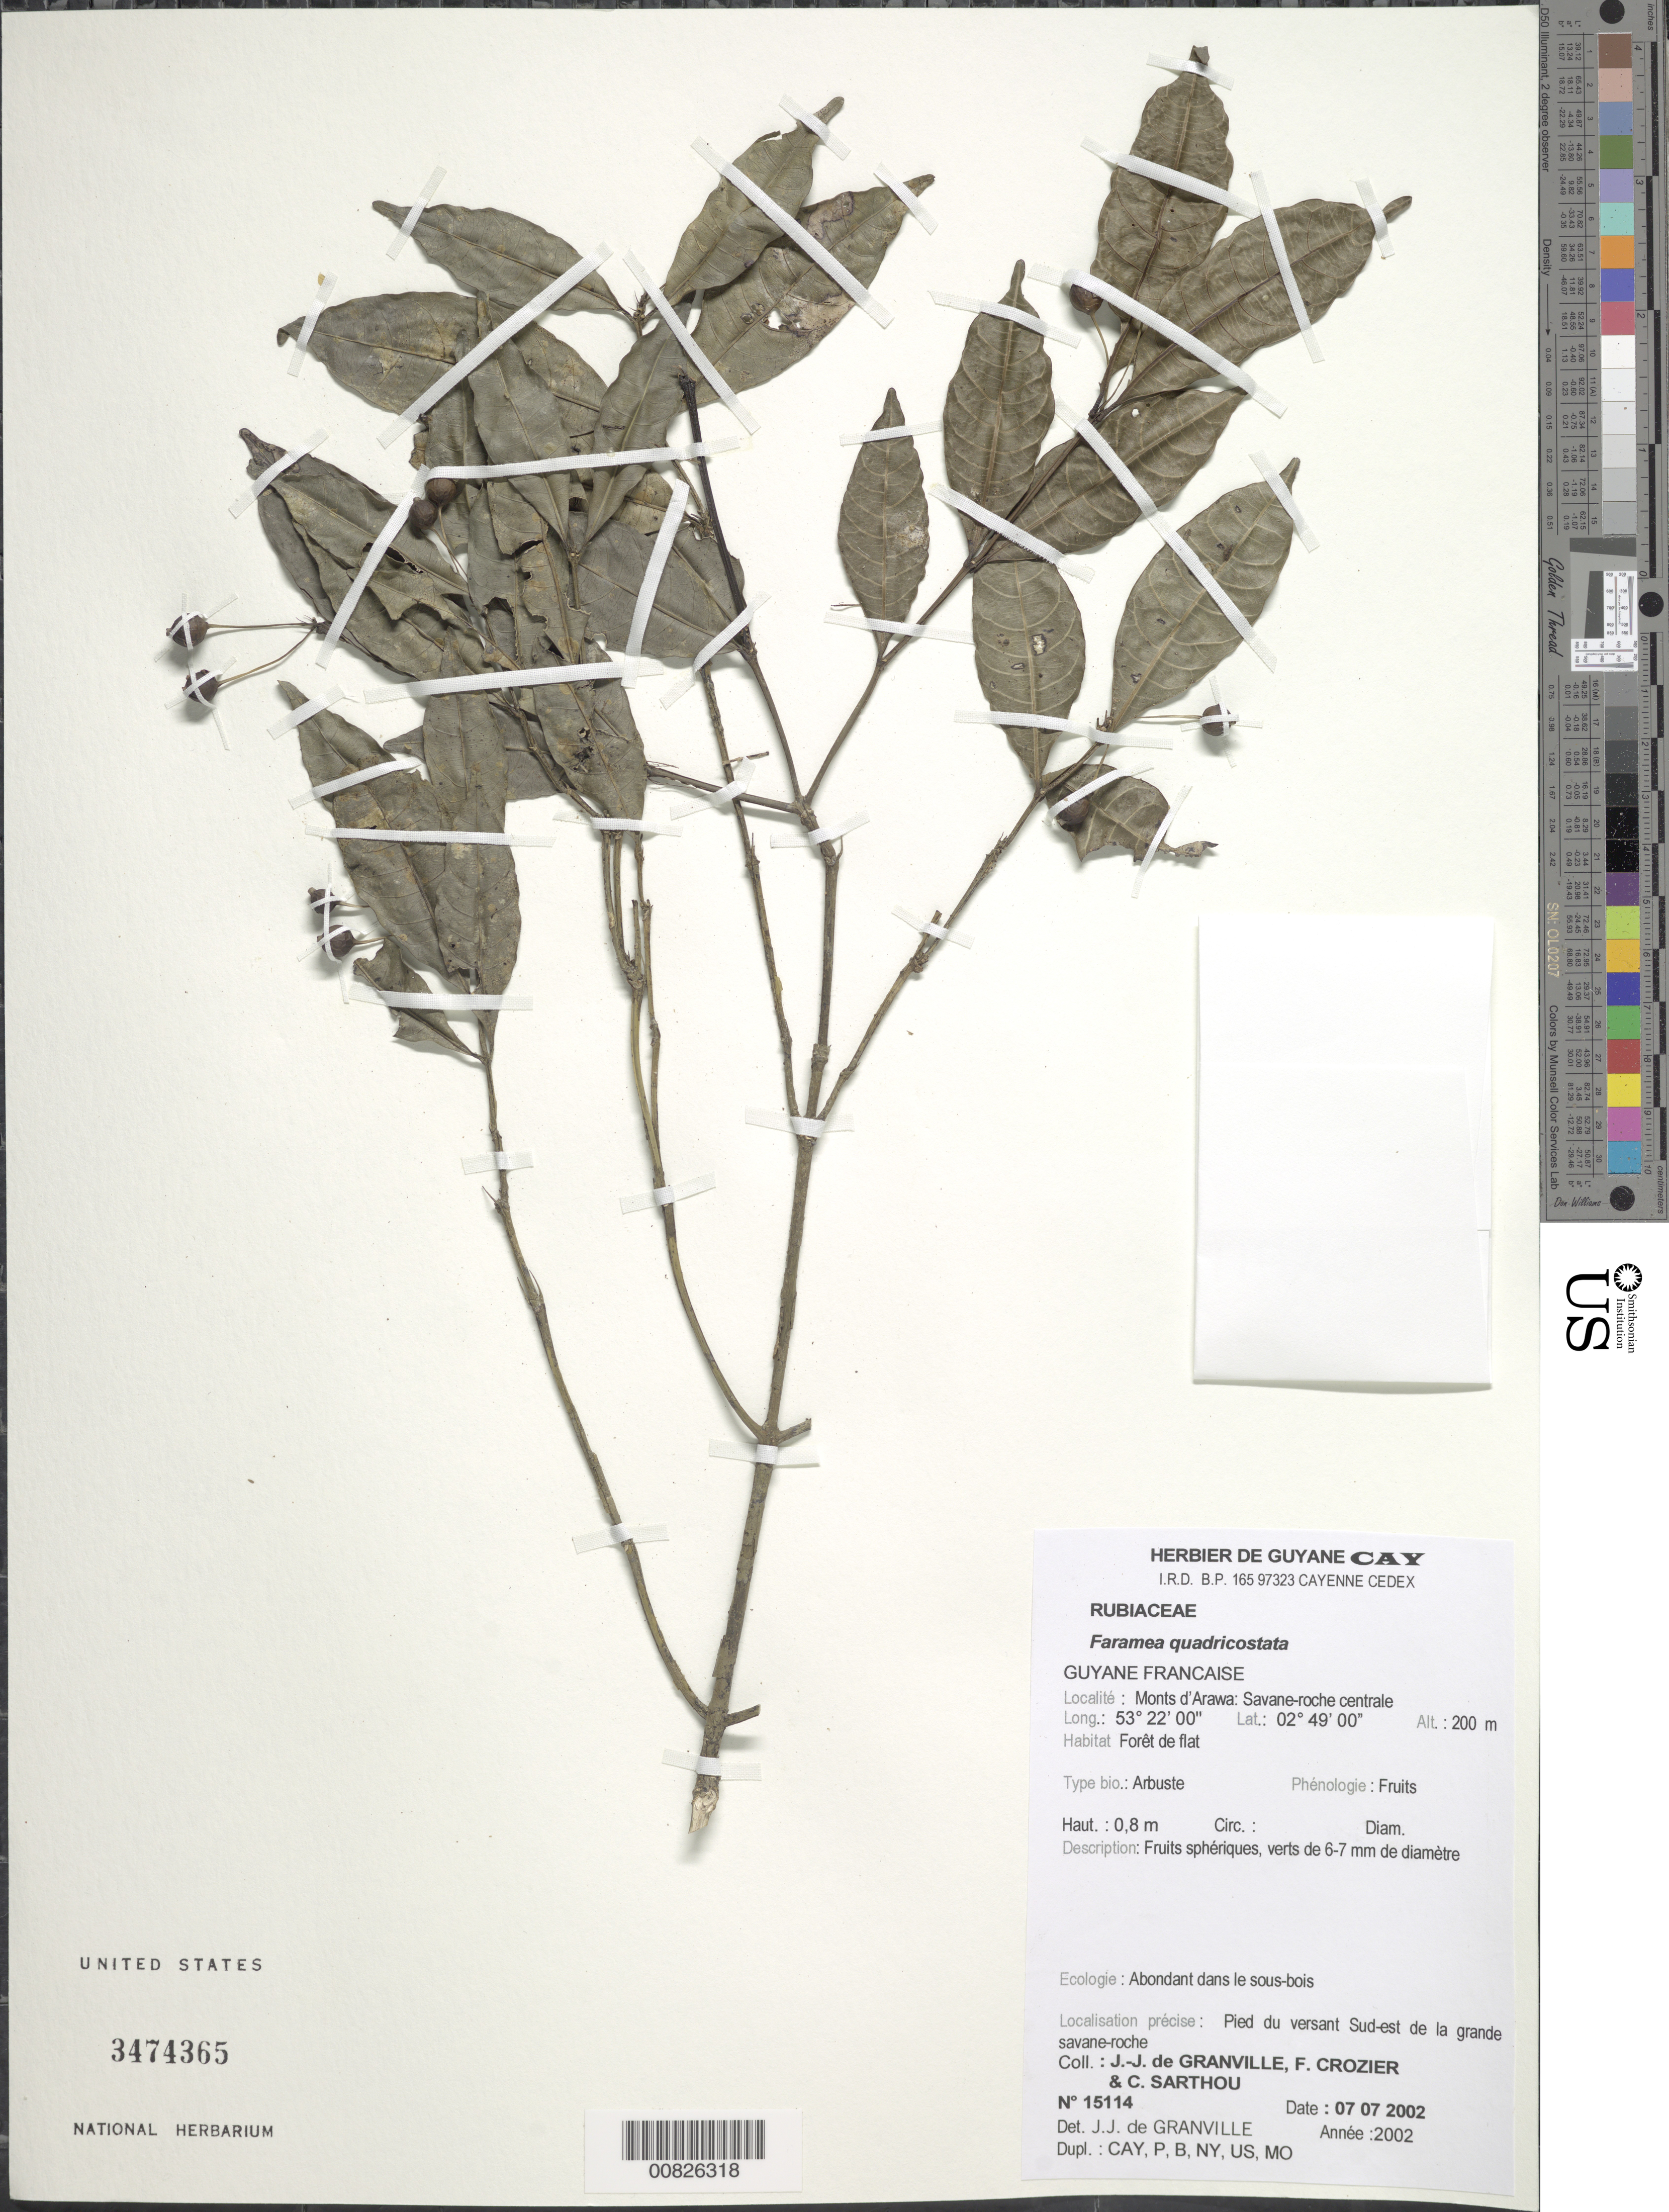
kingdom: Plantae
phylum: Tracheophyta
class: Magnoliopsida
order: Gentianales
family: Rubiaceae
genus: Faramea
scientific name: Faramea quadricostata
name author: Bremek.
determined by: Granville, J. J. de, (CAY), Institut de Recherche pour le Developpement (IRD) (FRENCH GUIANA)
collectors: J.-J. de Granville, F. Crozier & C. Sarthou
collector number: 15114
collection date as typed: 7-Jul-02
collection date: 2002-07-07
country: French Guiana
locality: Monts d'Arawa, zone de la savane-roche centrale, pied du versant sud-est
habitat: Forêt de flat; dans le sous-bois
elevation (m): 200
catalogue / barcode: US 3474365